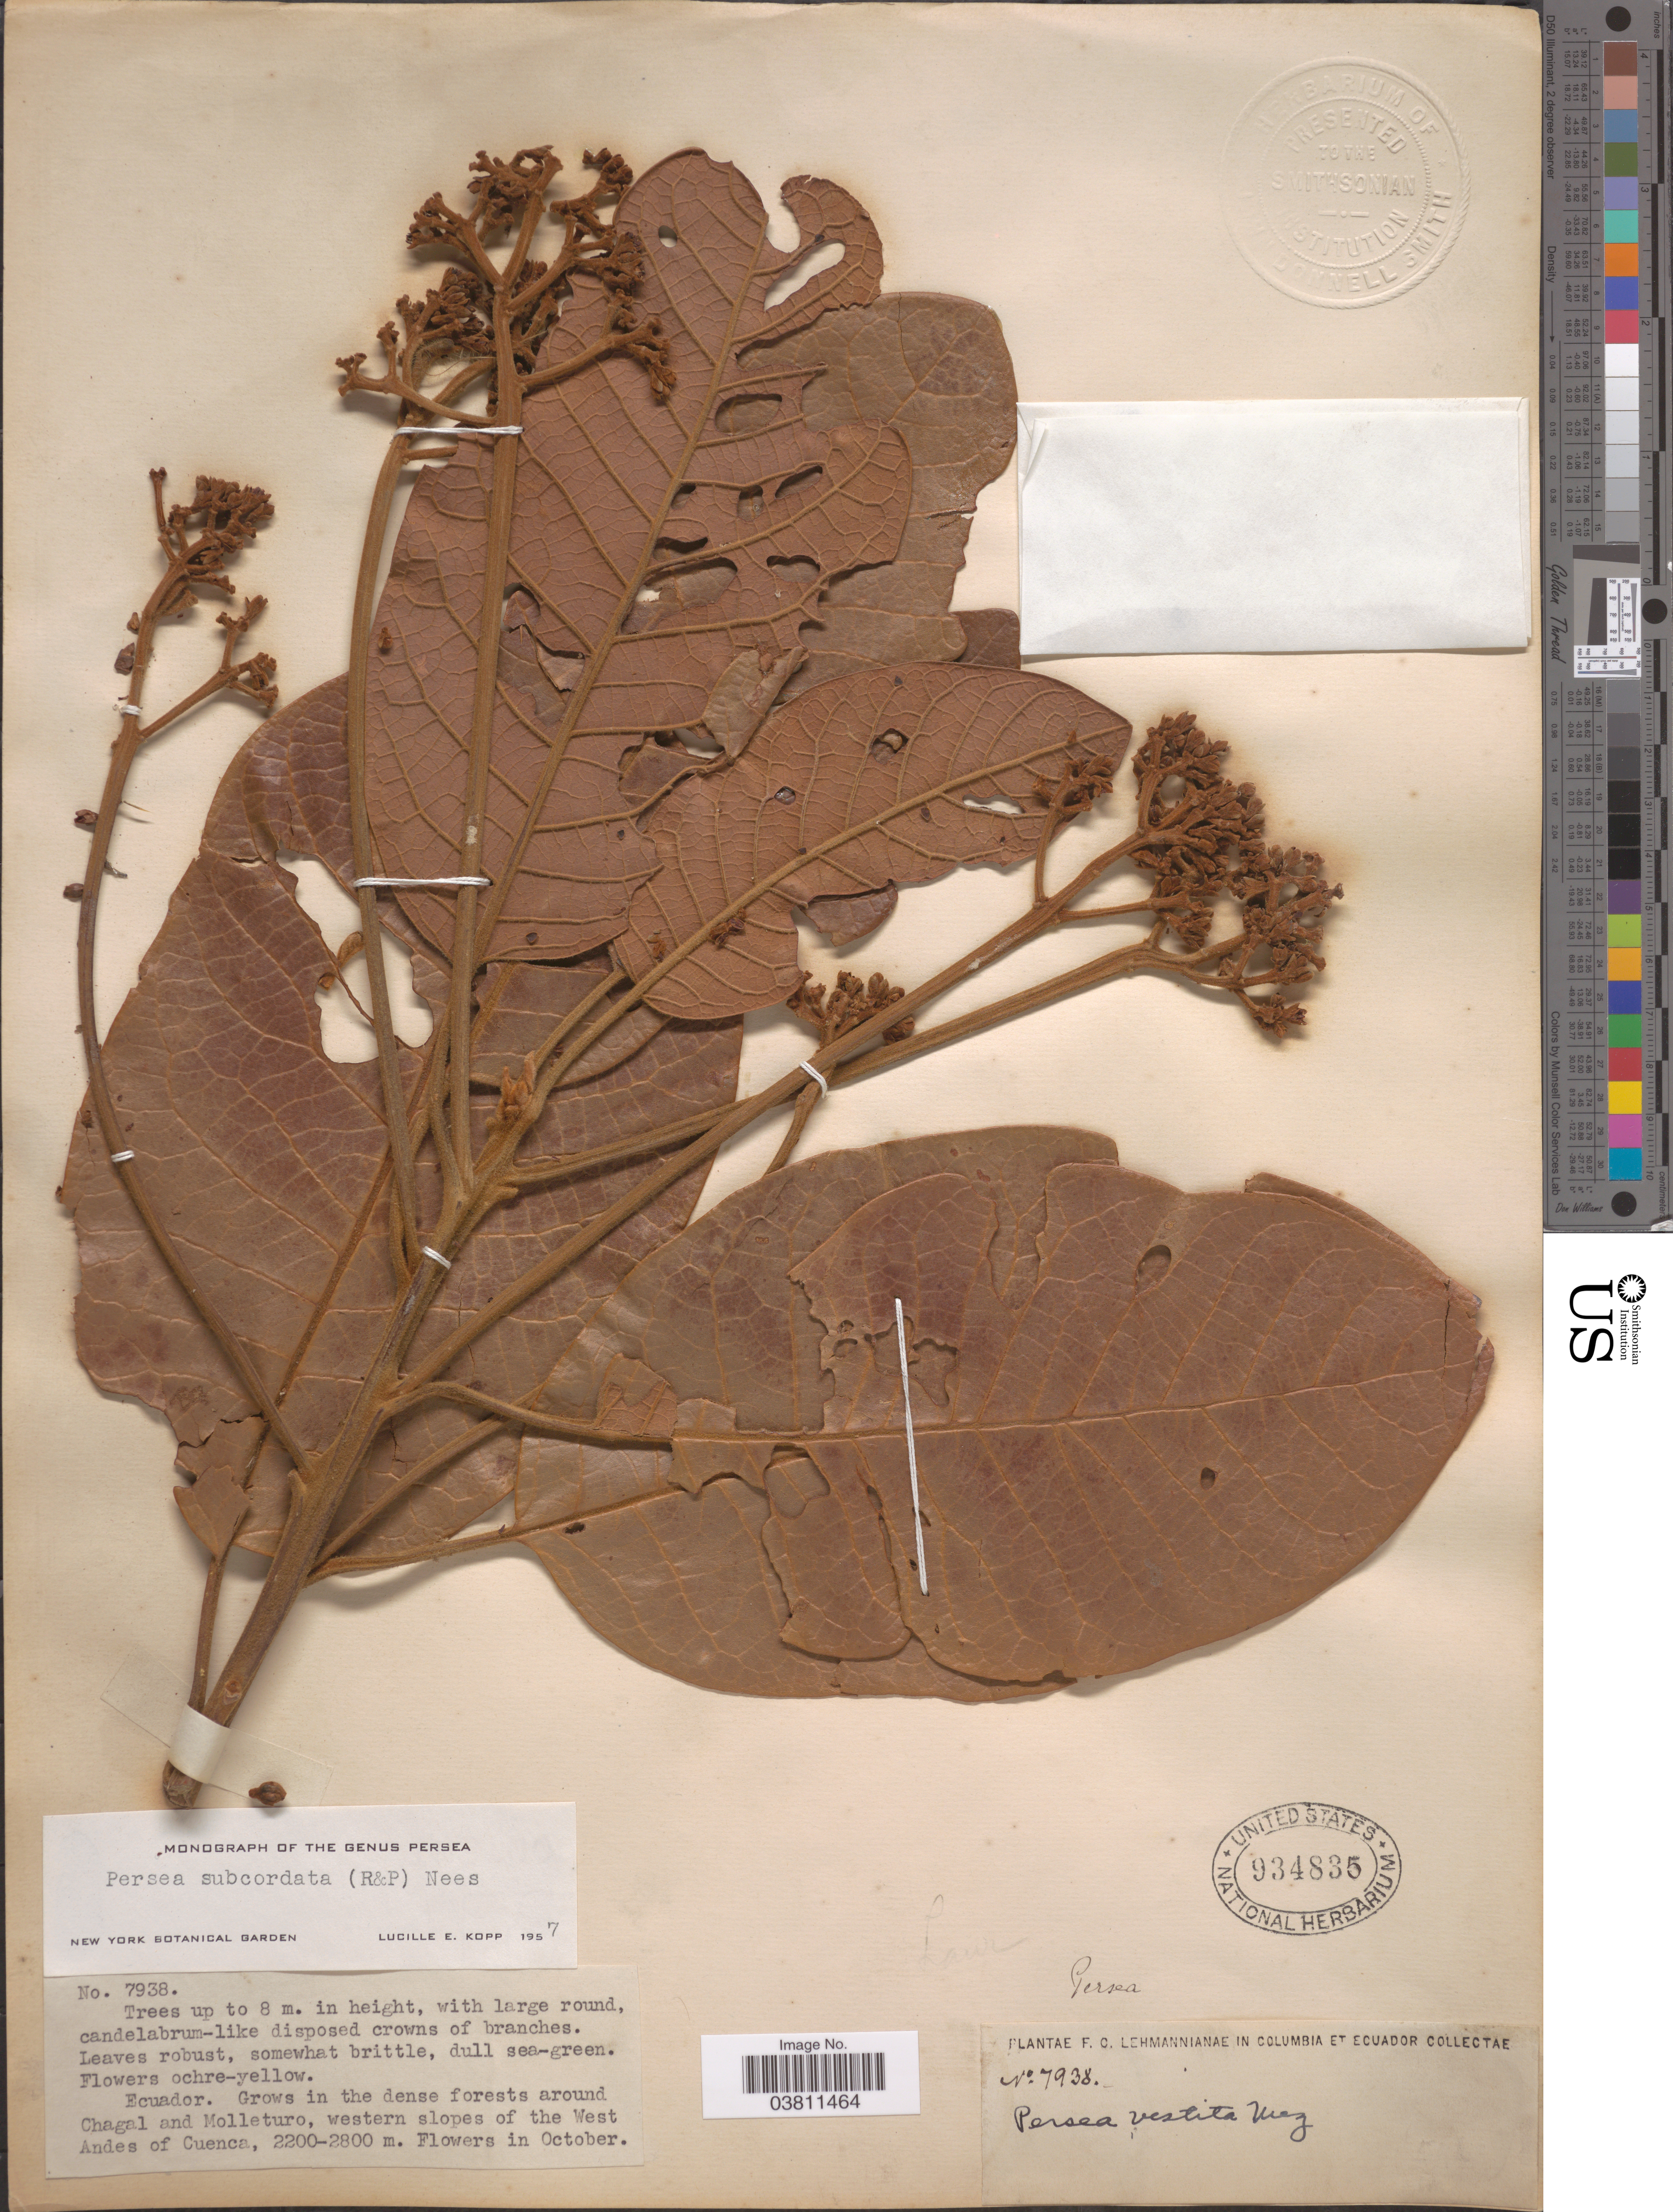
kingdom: Plantae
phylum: Tracheophyta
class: Magnoliopsida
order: Laurales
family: Lauraceae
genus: Persea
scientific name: Persea subcordata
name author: (Ruiz & Pav.) Nees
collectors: F. C. Lehmann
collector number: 7938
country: Ecuador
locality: In the dense forests around Chagal and Molleturo, western slopes of the West Andes of Cuenca.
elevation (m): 2200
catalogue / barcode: US 934835